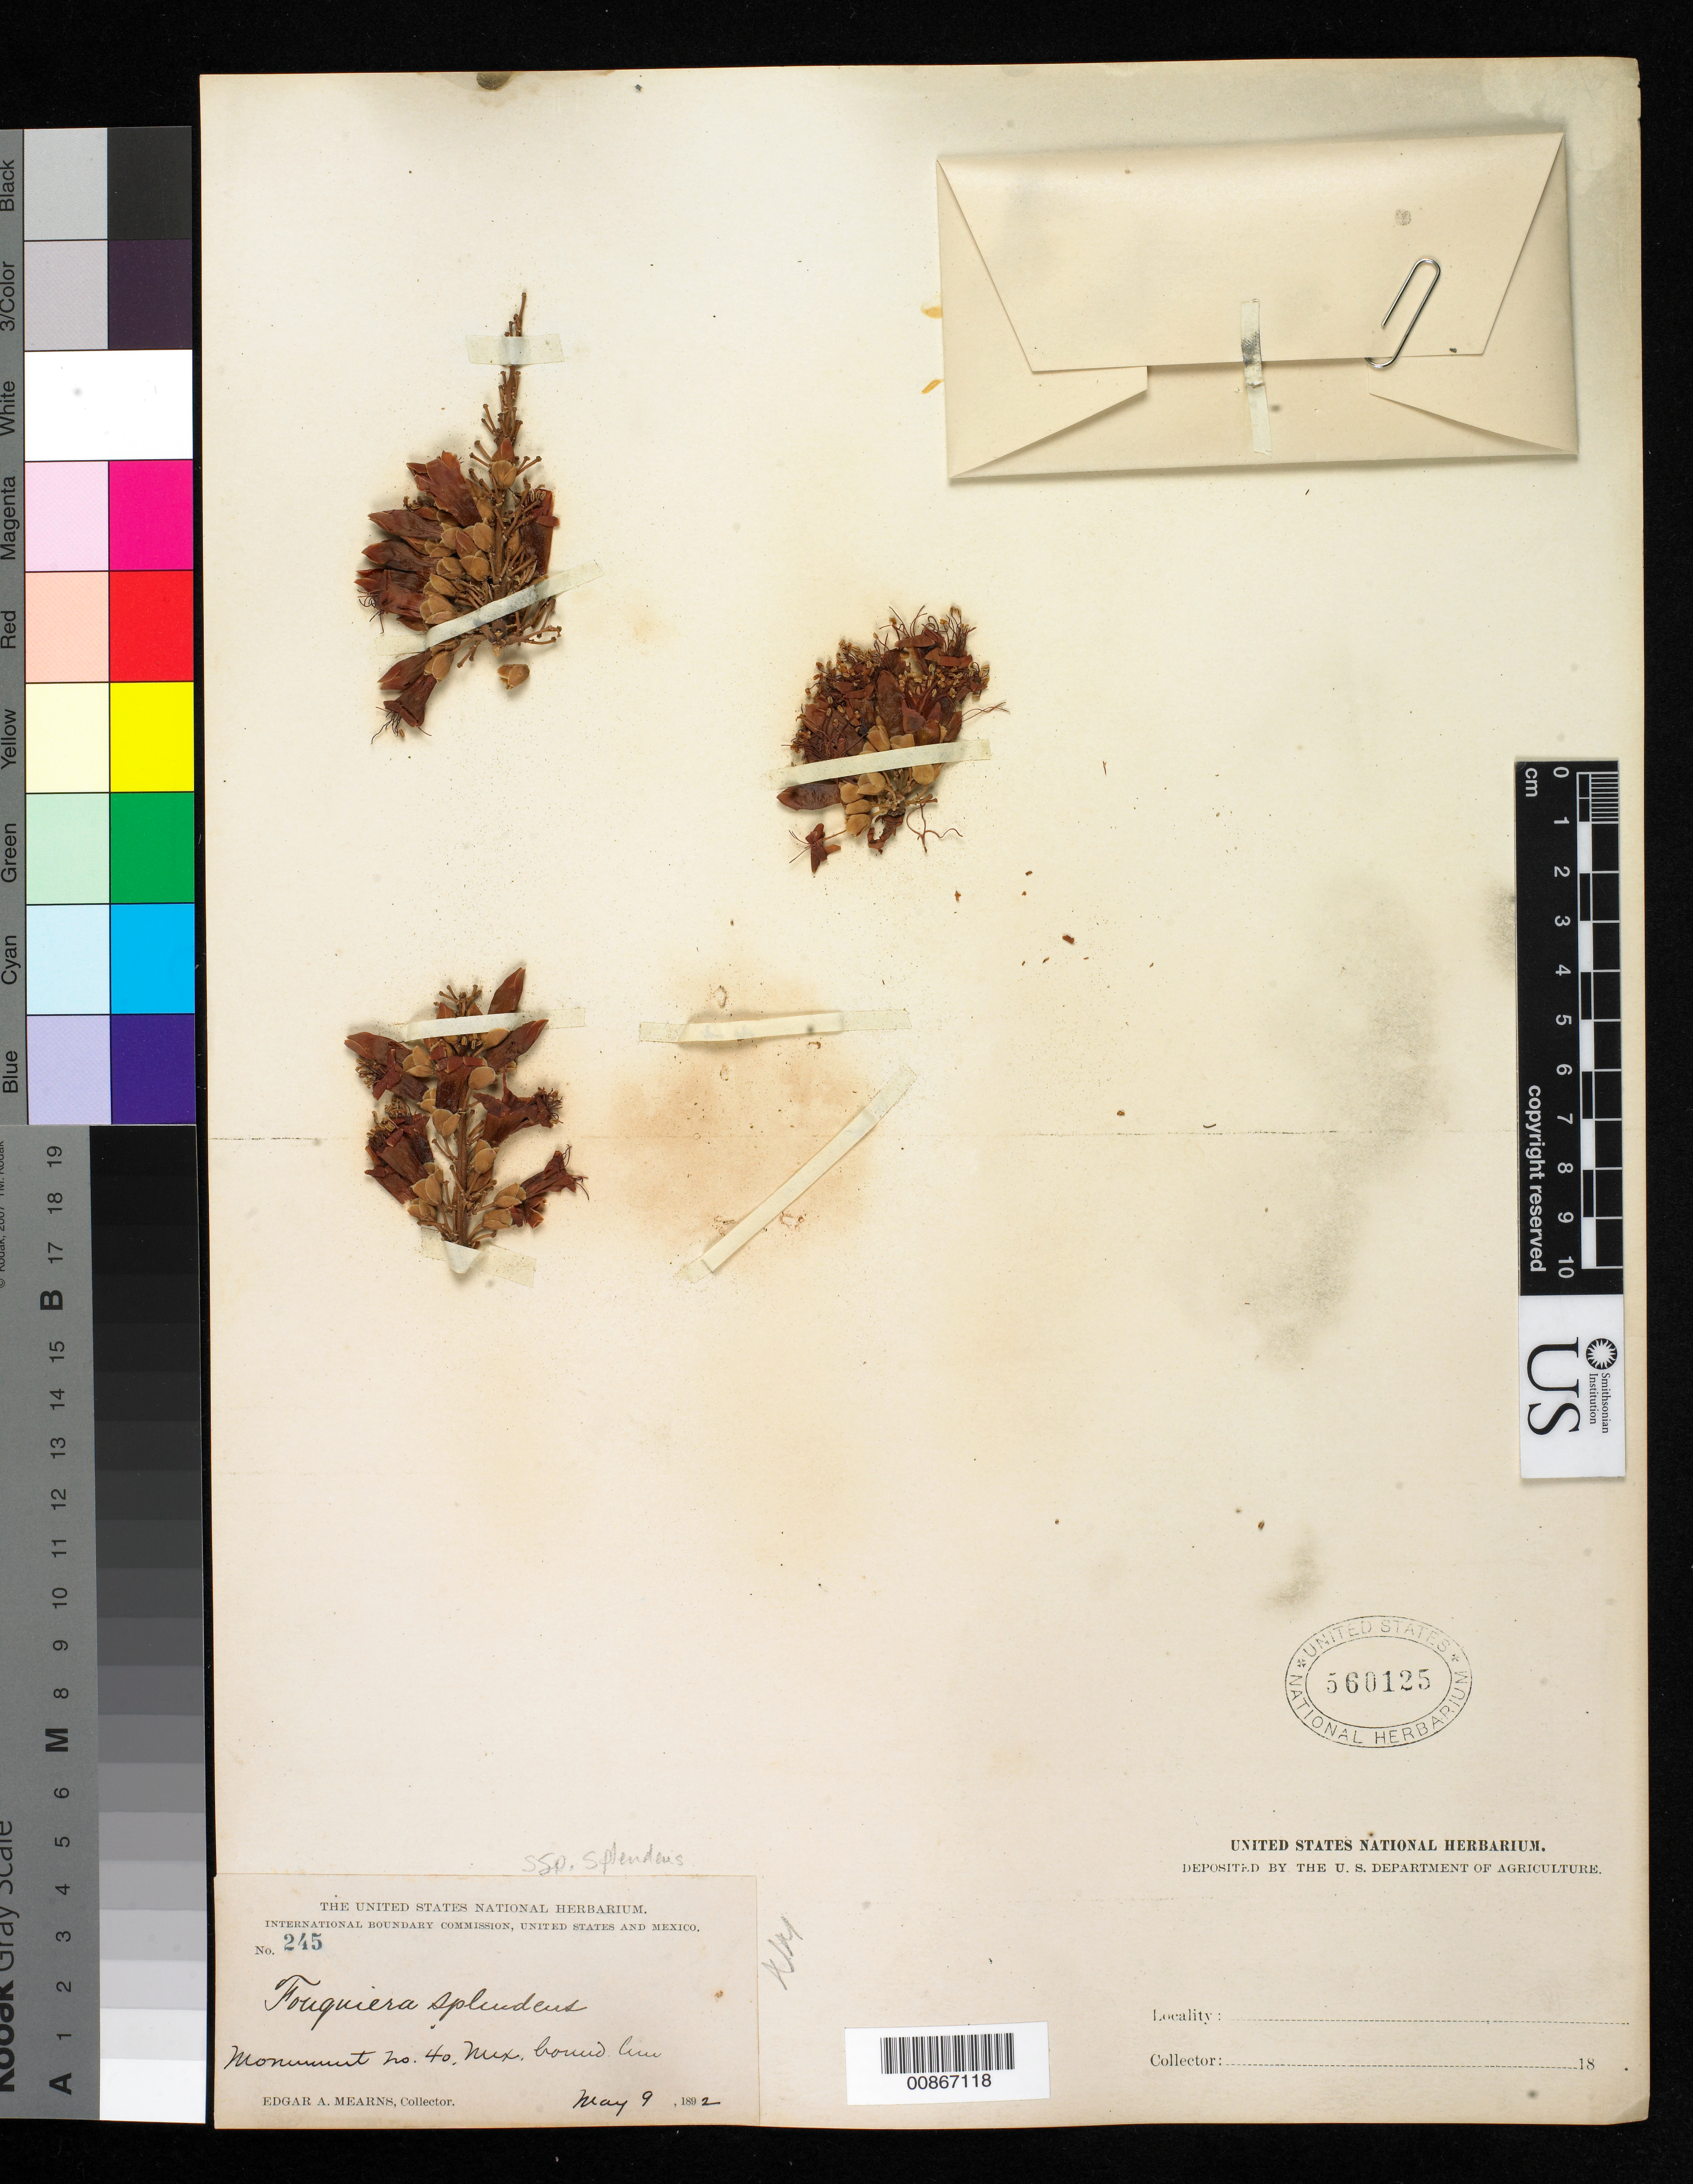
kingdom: Plantae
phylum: Tracheophyta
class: Magnoliopsida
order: Ericales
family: Fouquieriaceae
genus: Fouquieria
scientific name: Fouquieria splendens subsp. splendens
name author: Engelm.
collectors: E. A. Mearns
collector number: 245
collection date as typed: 09 May 1892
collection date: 1892-05-09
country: United States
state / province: New Mexico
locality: Monument no. 40, Mexican Boundary Line.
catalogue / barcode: US 560125